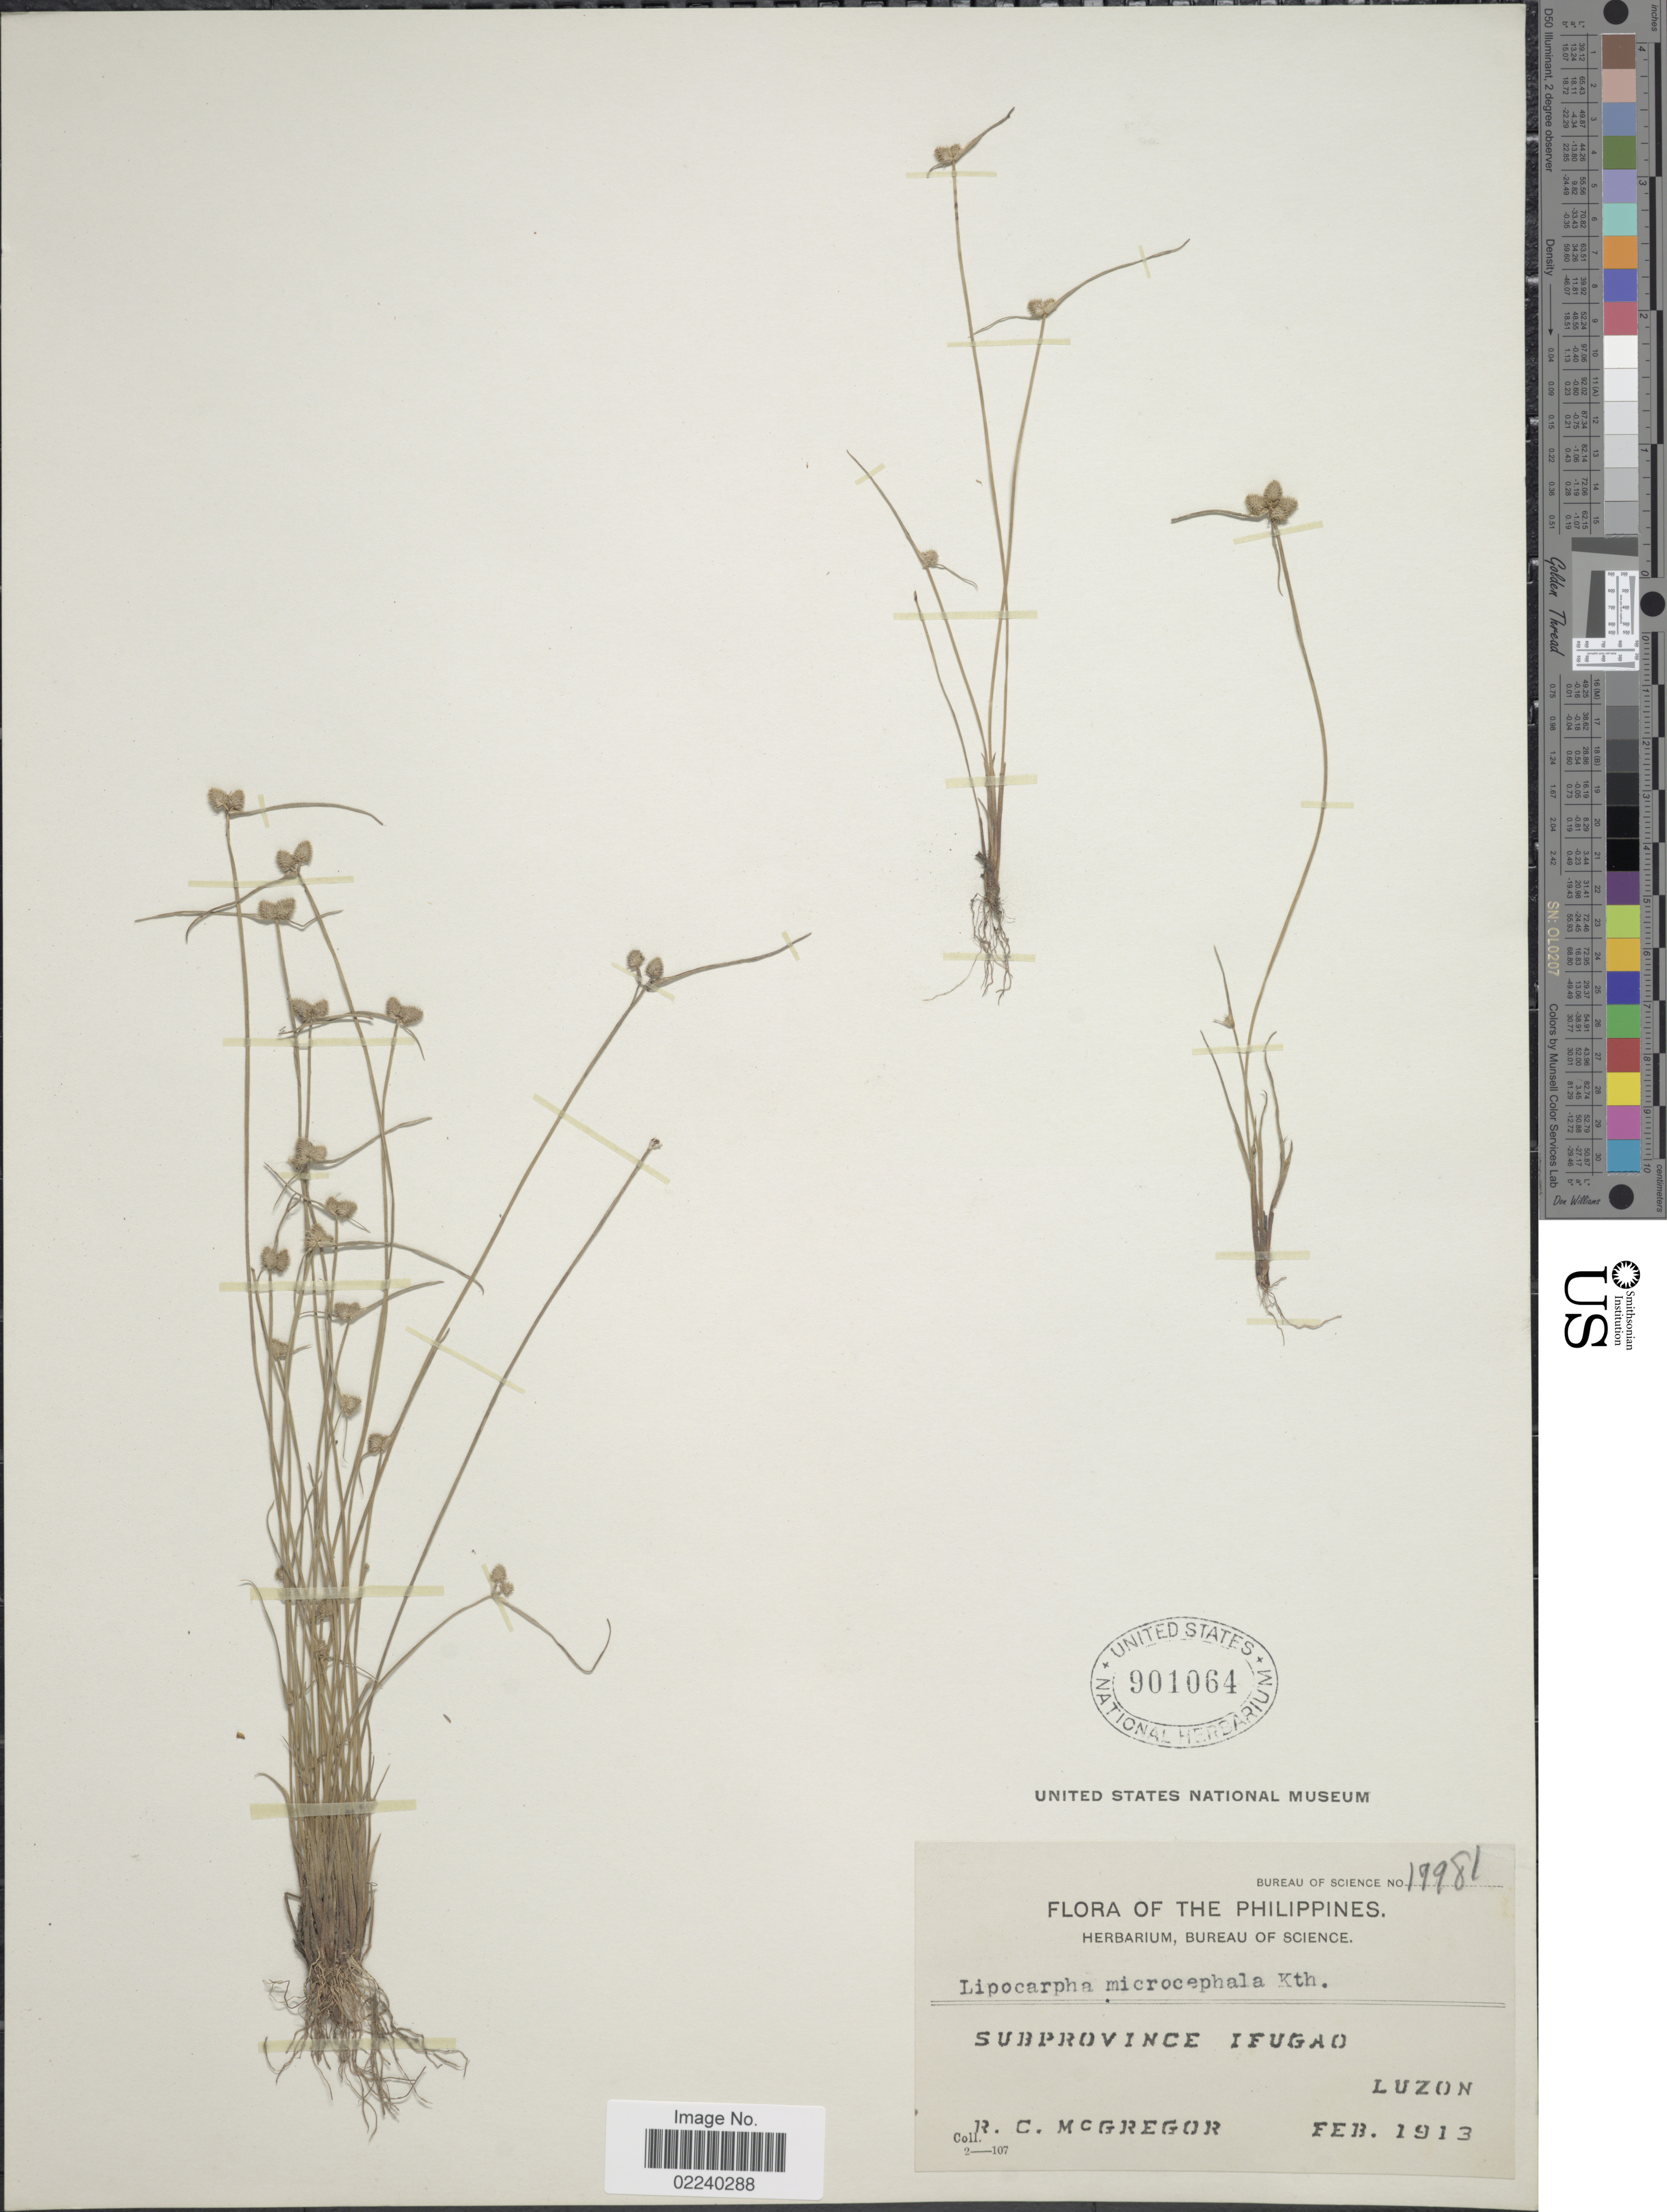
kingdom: Plantae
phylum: Tracheophyta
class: Liliopsida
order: Poales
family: Cyperaceae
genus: Cyperus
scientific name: Cyperus leptocarpus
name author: (F. Muell.) Bauters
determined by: Strong, M. T., (US), Smithsonian Institution - National Museum of Natural History (UNITED STATES)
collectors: R. C. McGregor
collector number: Bureau Of Science 19981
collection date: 1913-02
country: Philippines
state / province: Cordillera (Administrative Region)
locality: Subprovince Ifugao, Luzon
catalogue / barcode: US 901064